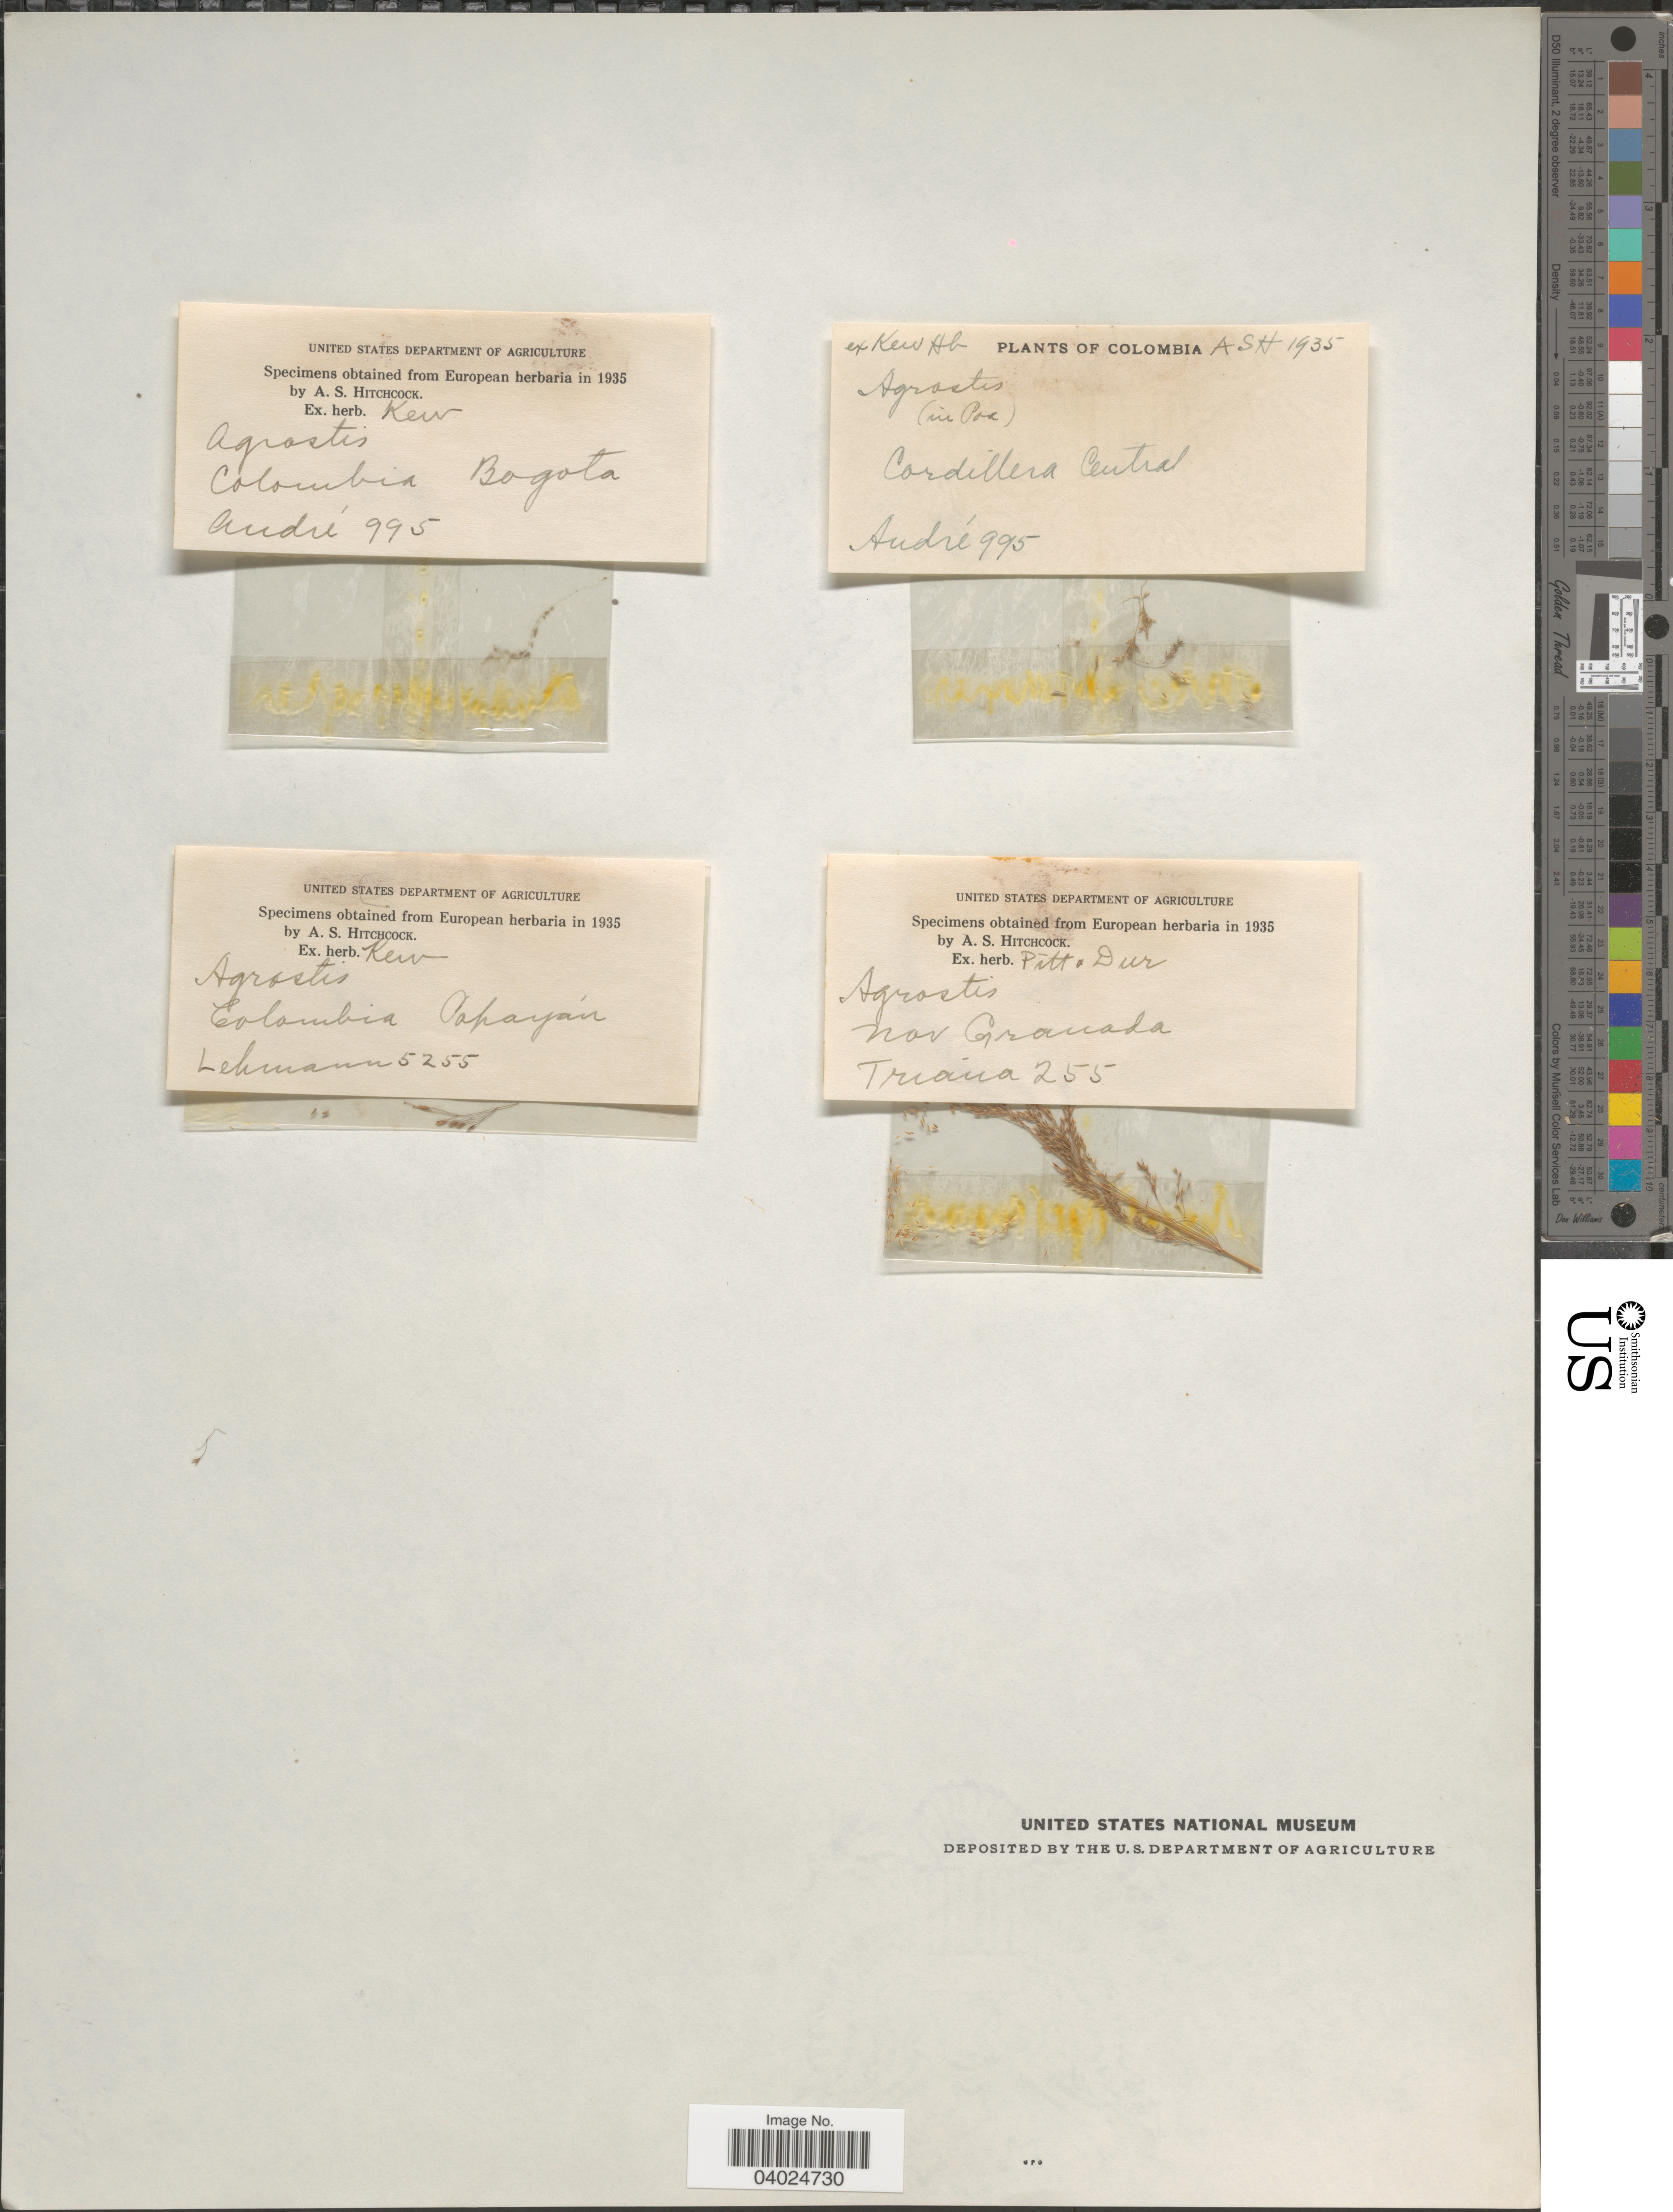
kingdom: Plantae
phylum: Tracheophyta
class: Liliopsida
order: Poales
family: Poaceae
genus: Agrostis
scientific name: Agrostis stolonifera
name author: L.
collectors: -. Lehmann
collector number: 5255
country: Colombia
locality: Popayán.